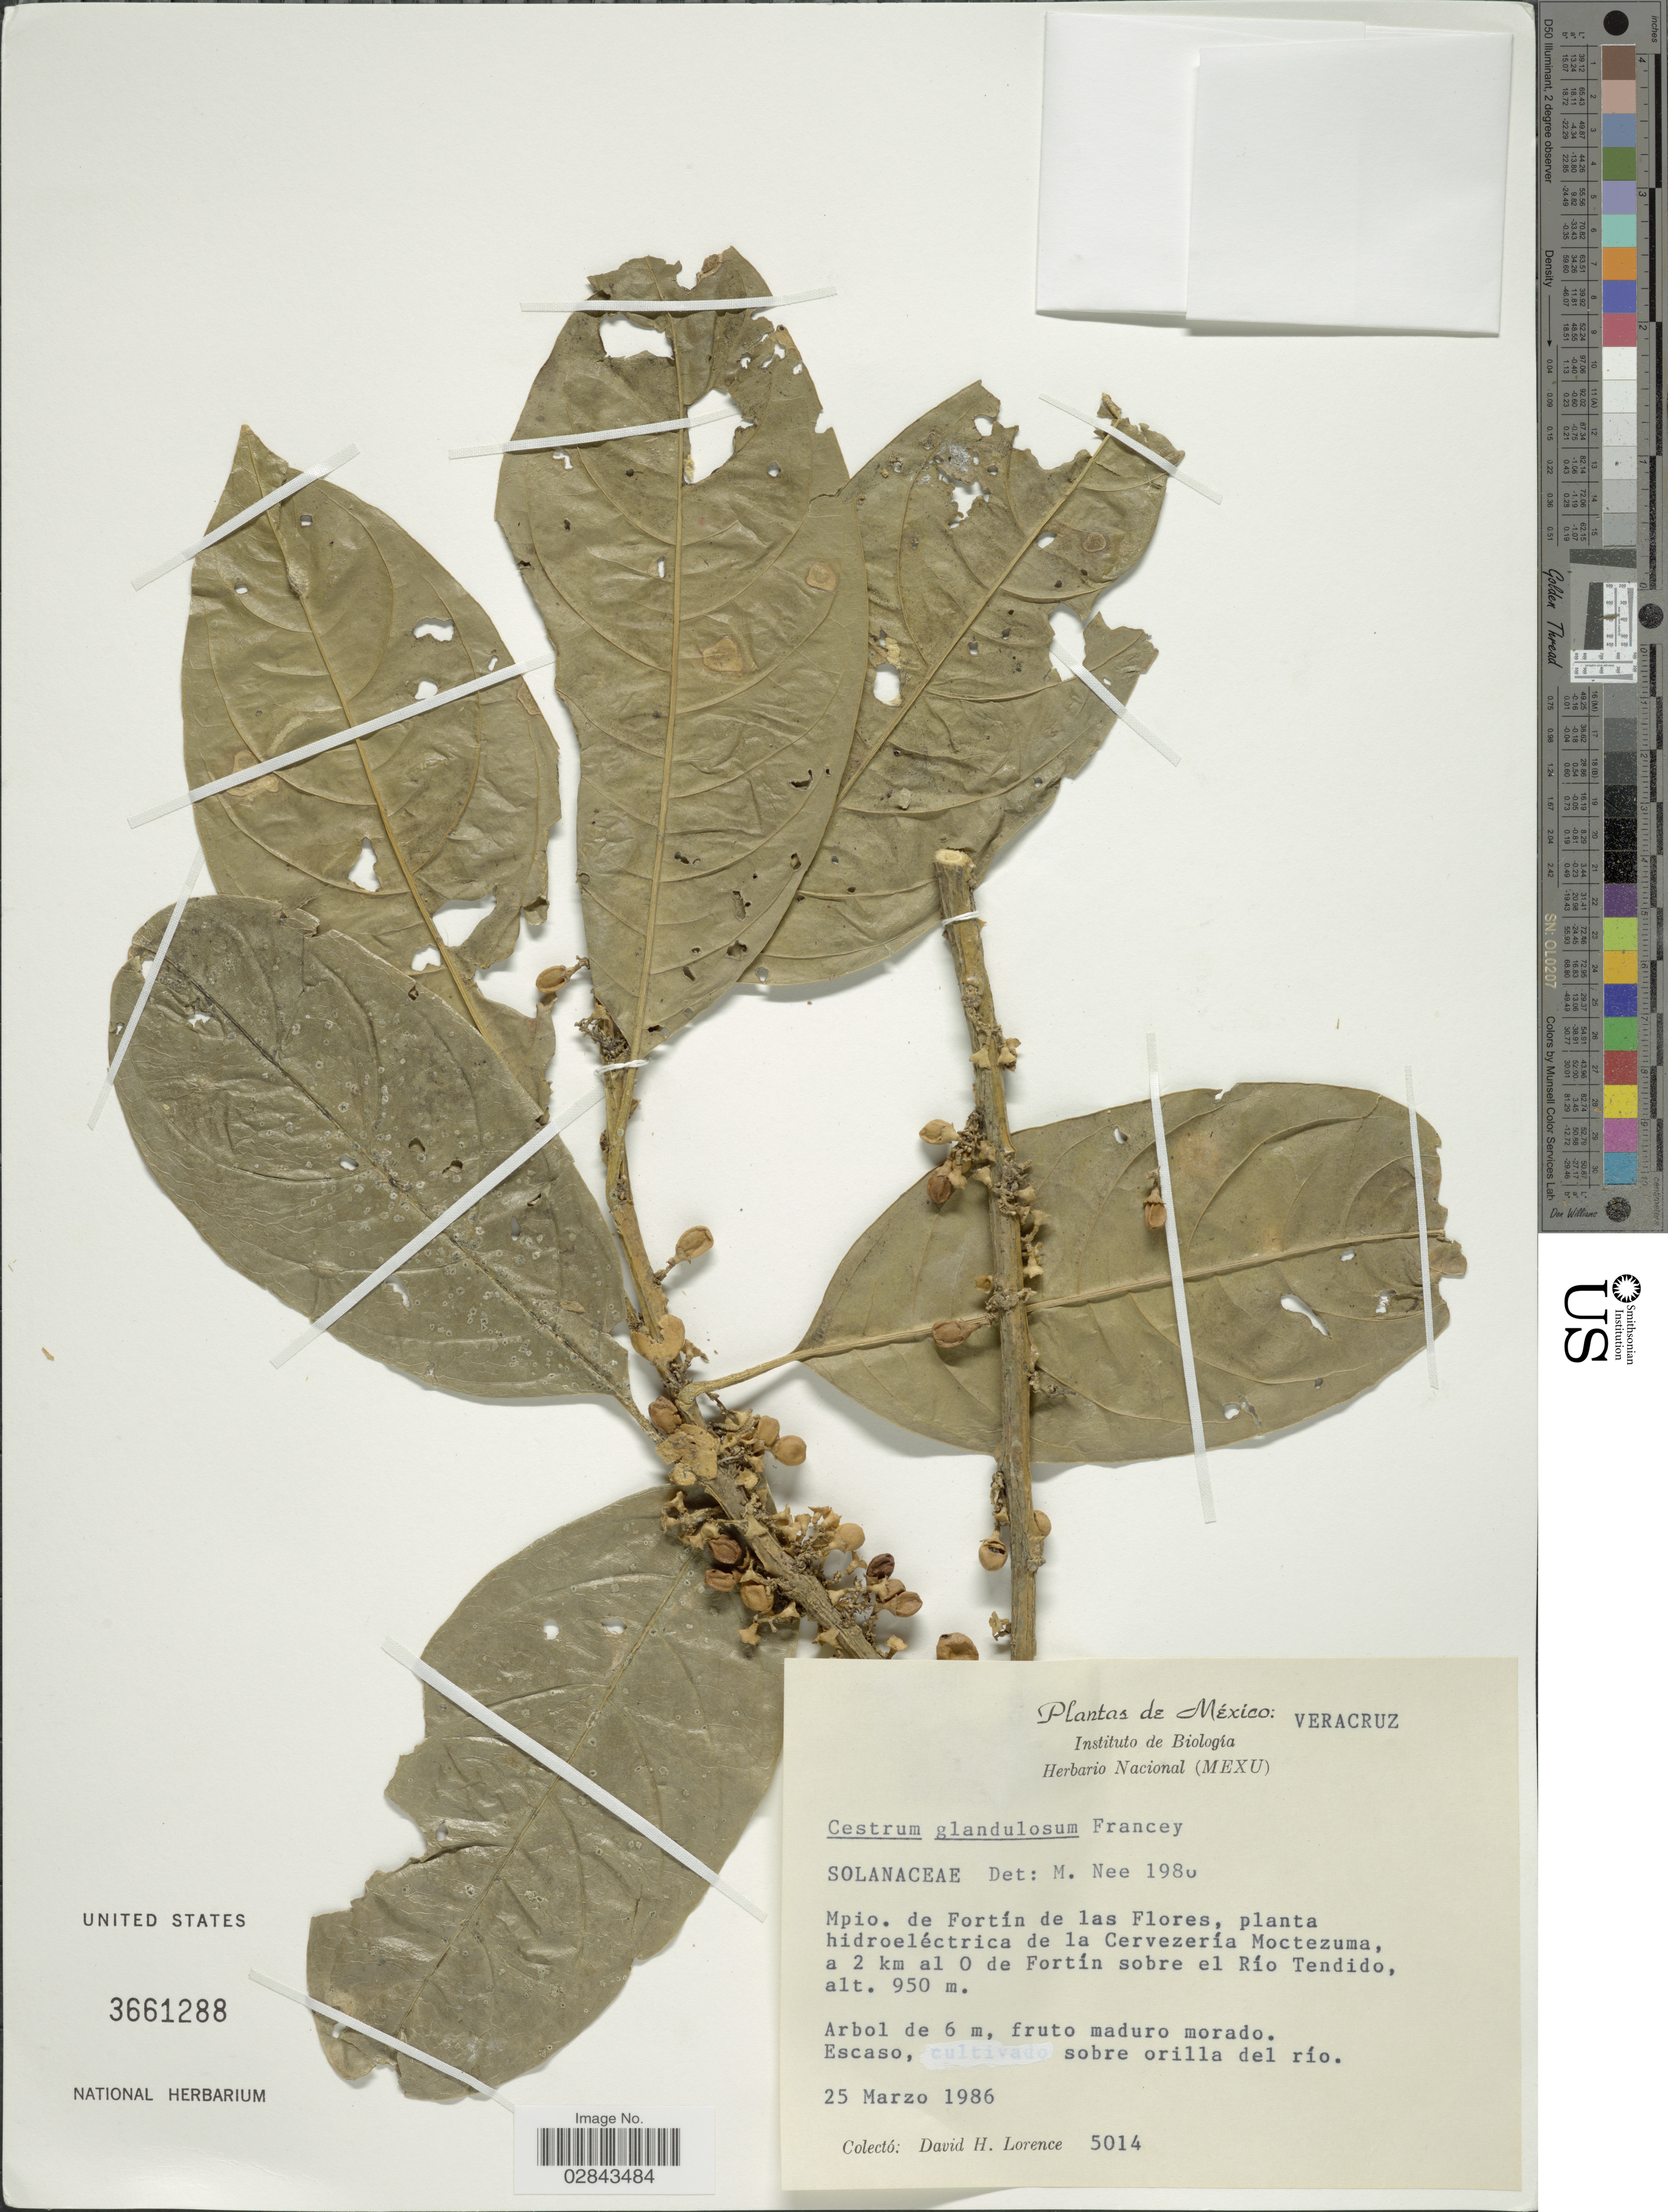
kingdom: Plantae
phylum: Tracheophyta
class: Magnoliopsida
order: Solanales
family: Solanaceae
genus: Cestrum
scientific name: Cestrum glanduliferum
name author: Kerber ex Francey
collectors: D. Lorence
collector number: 5014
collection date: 1986-03-25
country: Mexico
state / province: Veracruz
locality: Vera Cruz, Mpio. de Fortín de las Flores, planta hidroeléctrica de la Cervezería Moctezuma, a 2 km al 0 de Fortín sobre el Río Tendido.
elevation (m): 950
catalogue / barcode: US 3661288